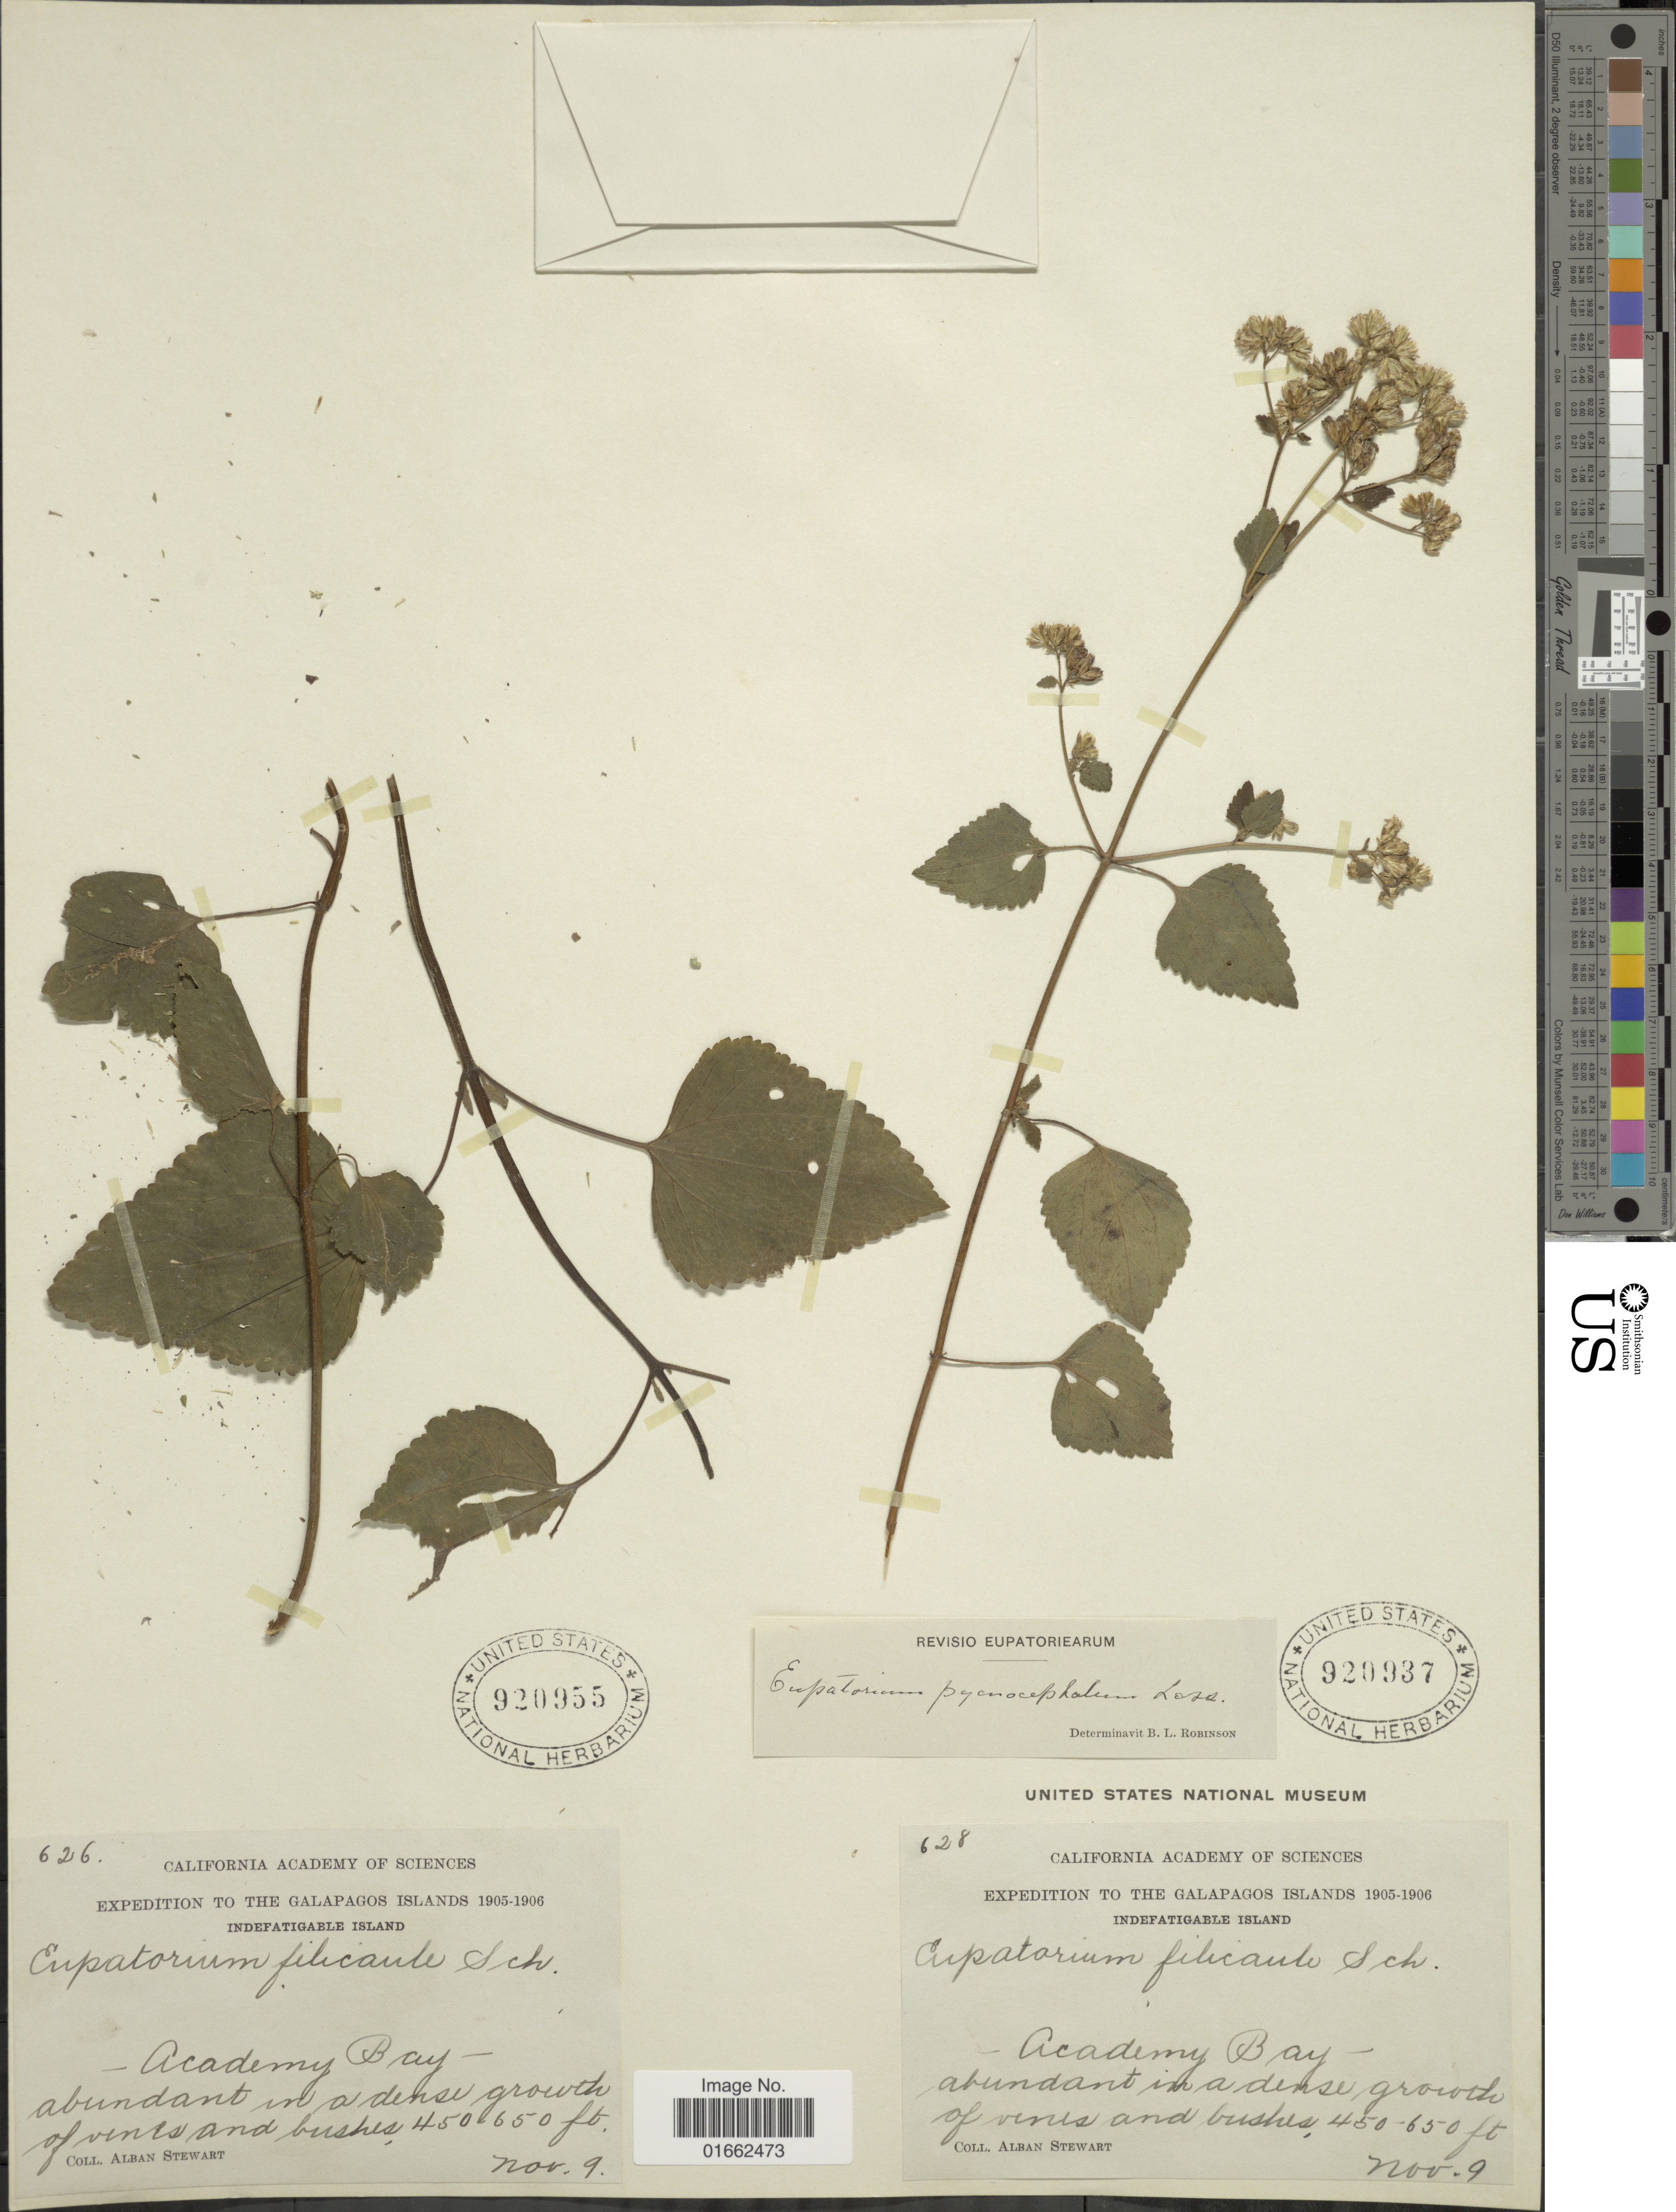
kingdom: Plantae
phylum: Tracheophyta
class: Magnoliopsida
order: Asterales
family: Asteraceae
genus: Fleischmannia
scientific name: Fleischmannia pratensis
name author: (Klatt) R.M. King & H. Rob.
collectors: A. Stewart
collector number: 628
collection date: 1905-11-09/1906-11-09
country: Ecuador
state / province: Colón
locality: Galapagos Islands. Indefatigable Island. Academy Bay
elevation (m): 137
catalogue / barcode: US 920937